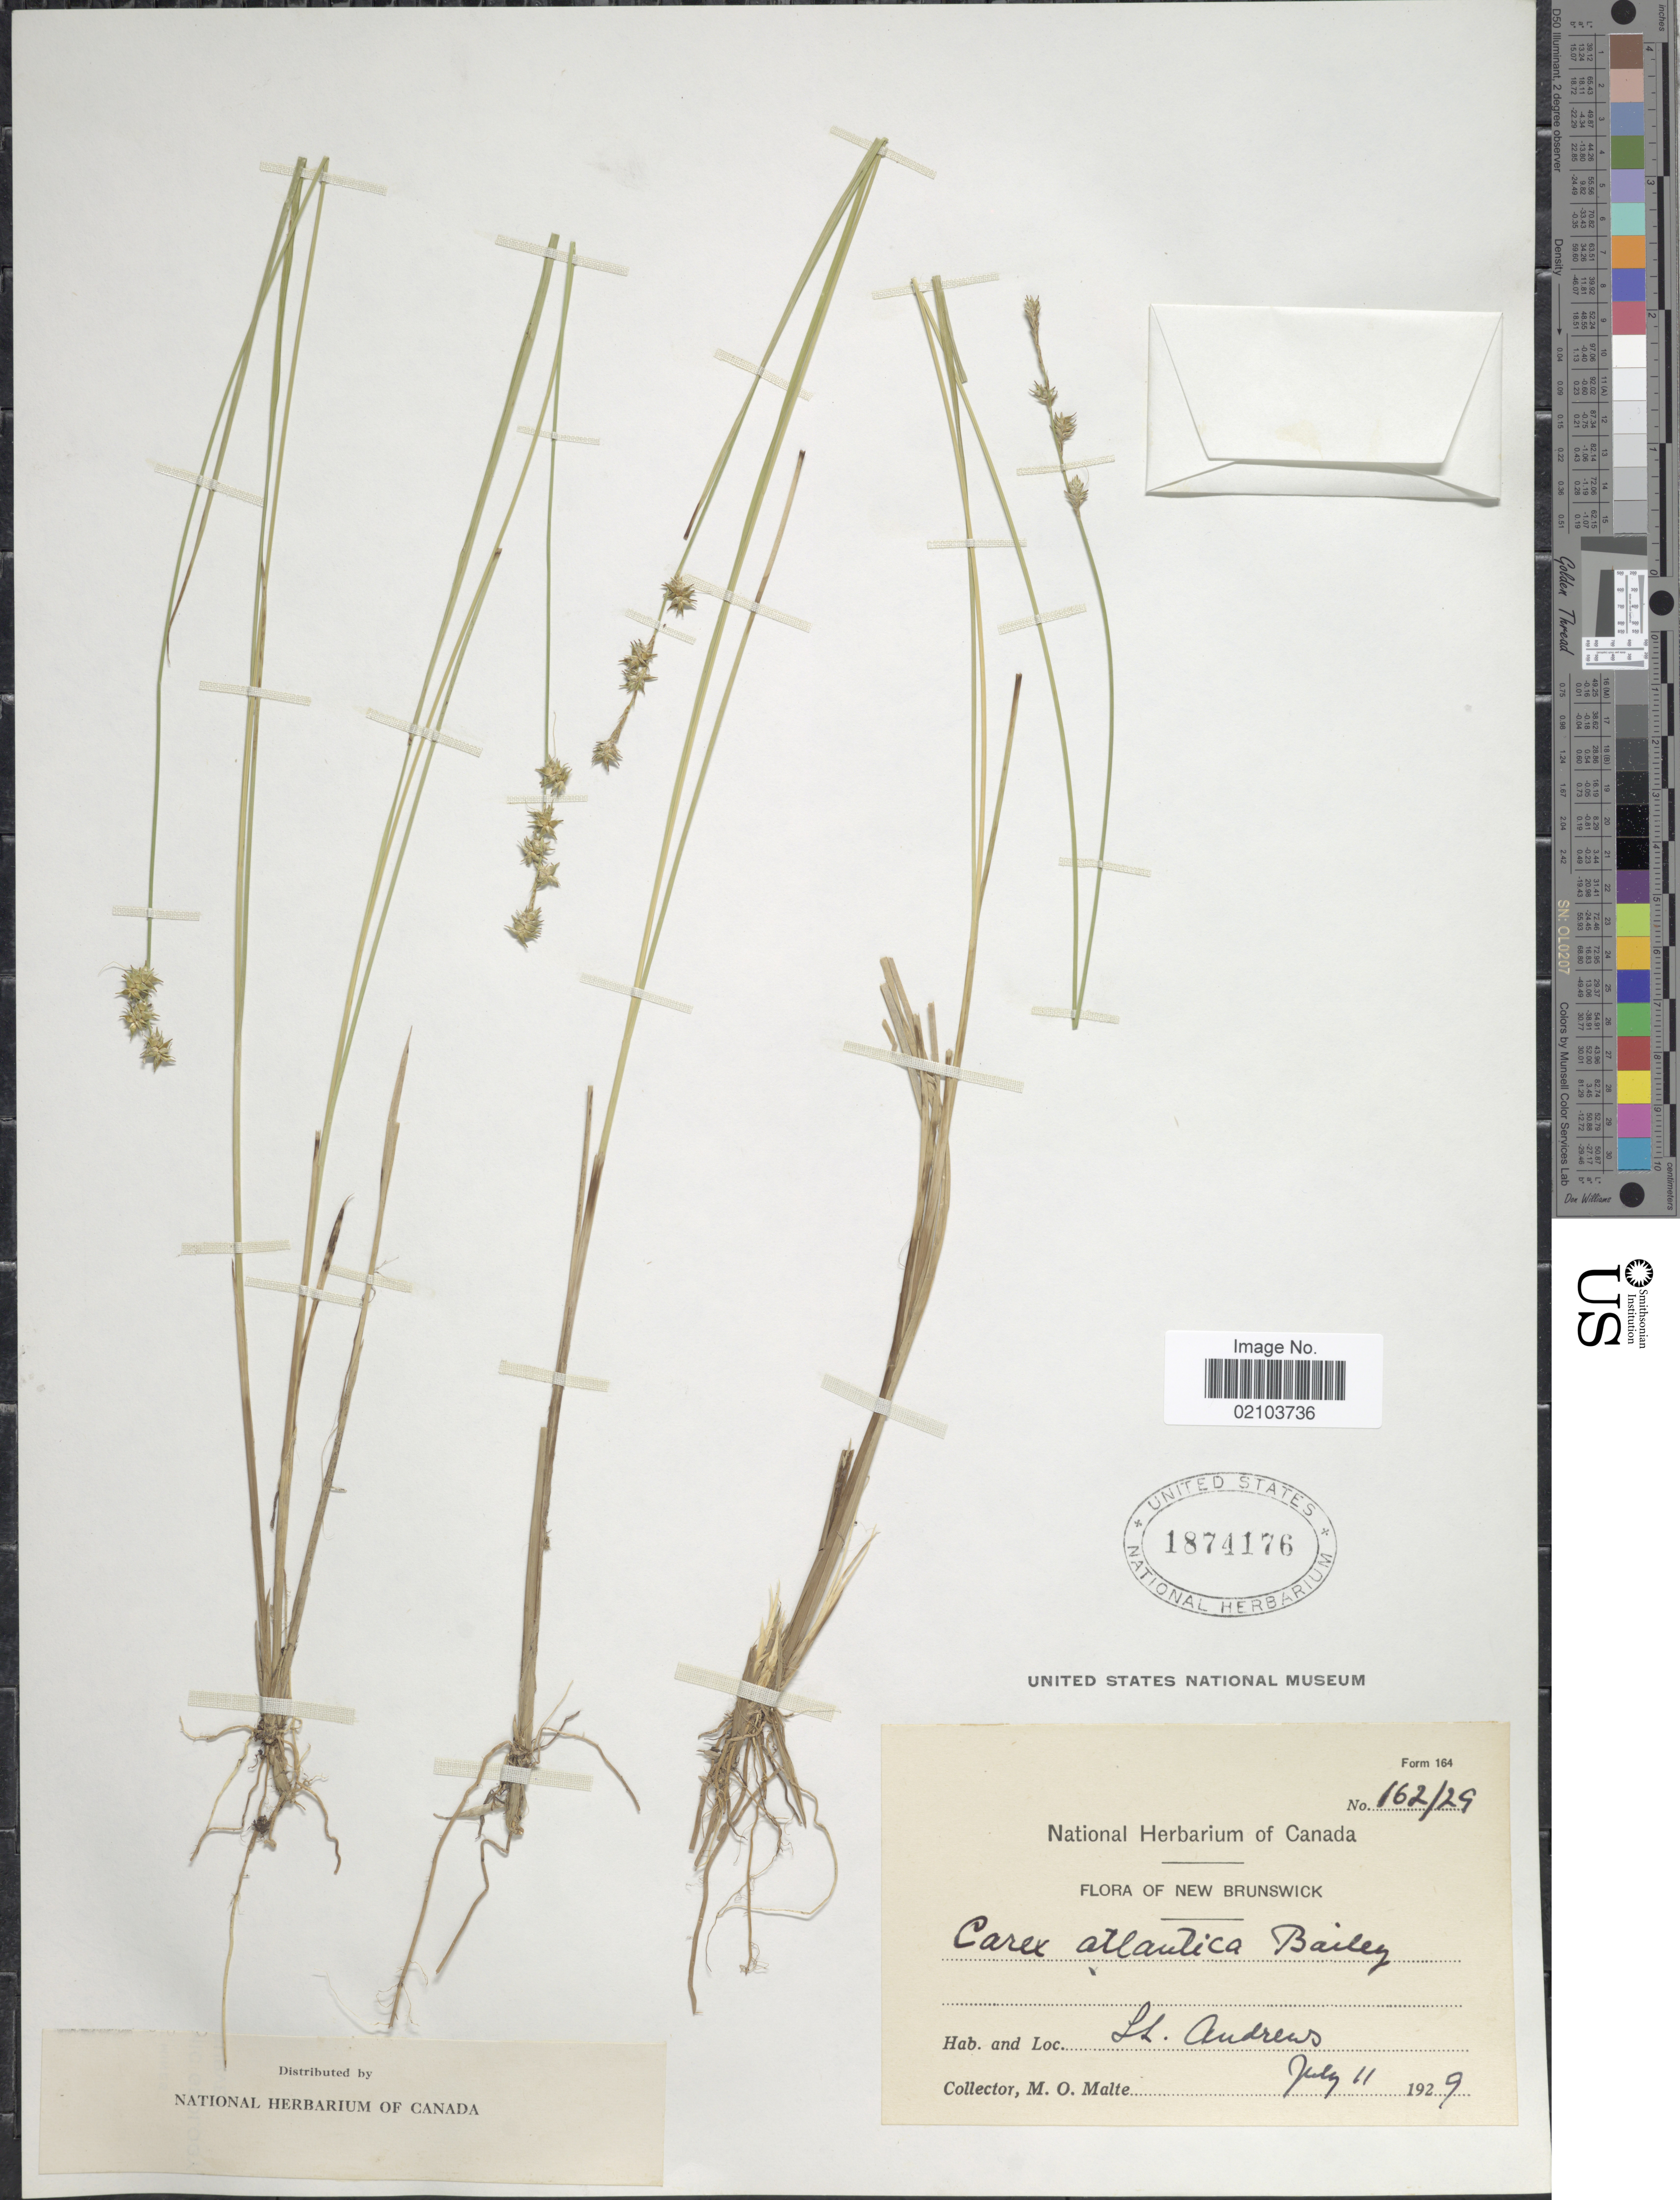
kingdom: Plantae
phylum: Tracheophyta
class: Liliopsida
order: Poales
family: Cyperaceae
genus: Carex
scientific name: Carex atlantica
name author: L.H. Bailey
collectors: M. O. Malte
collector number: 162/29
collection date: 1929-07-11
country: Canada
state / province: New Brunswick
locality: St. Andrews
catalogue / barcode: US 1874176